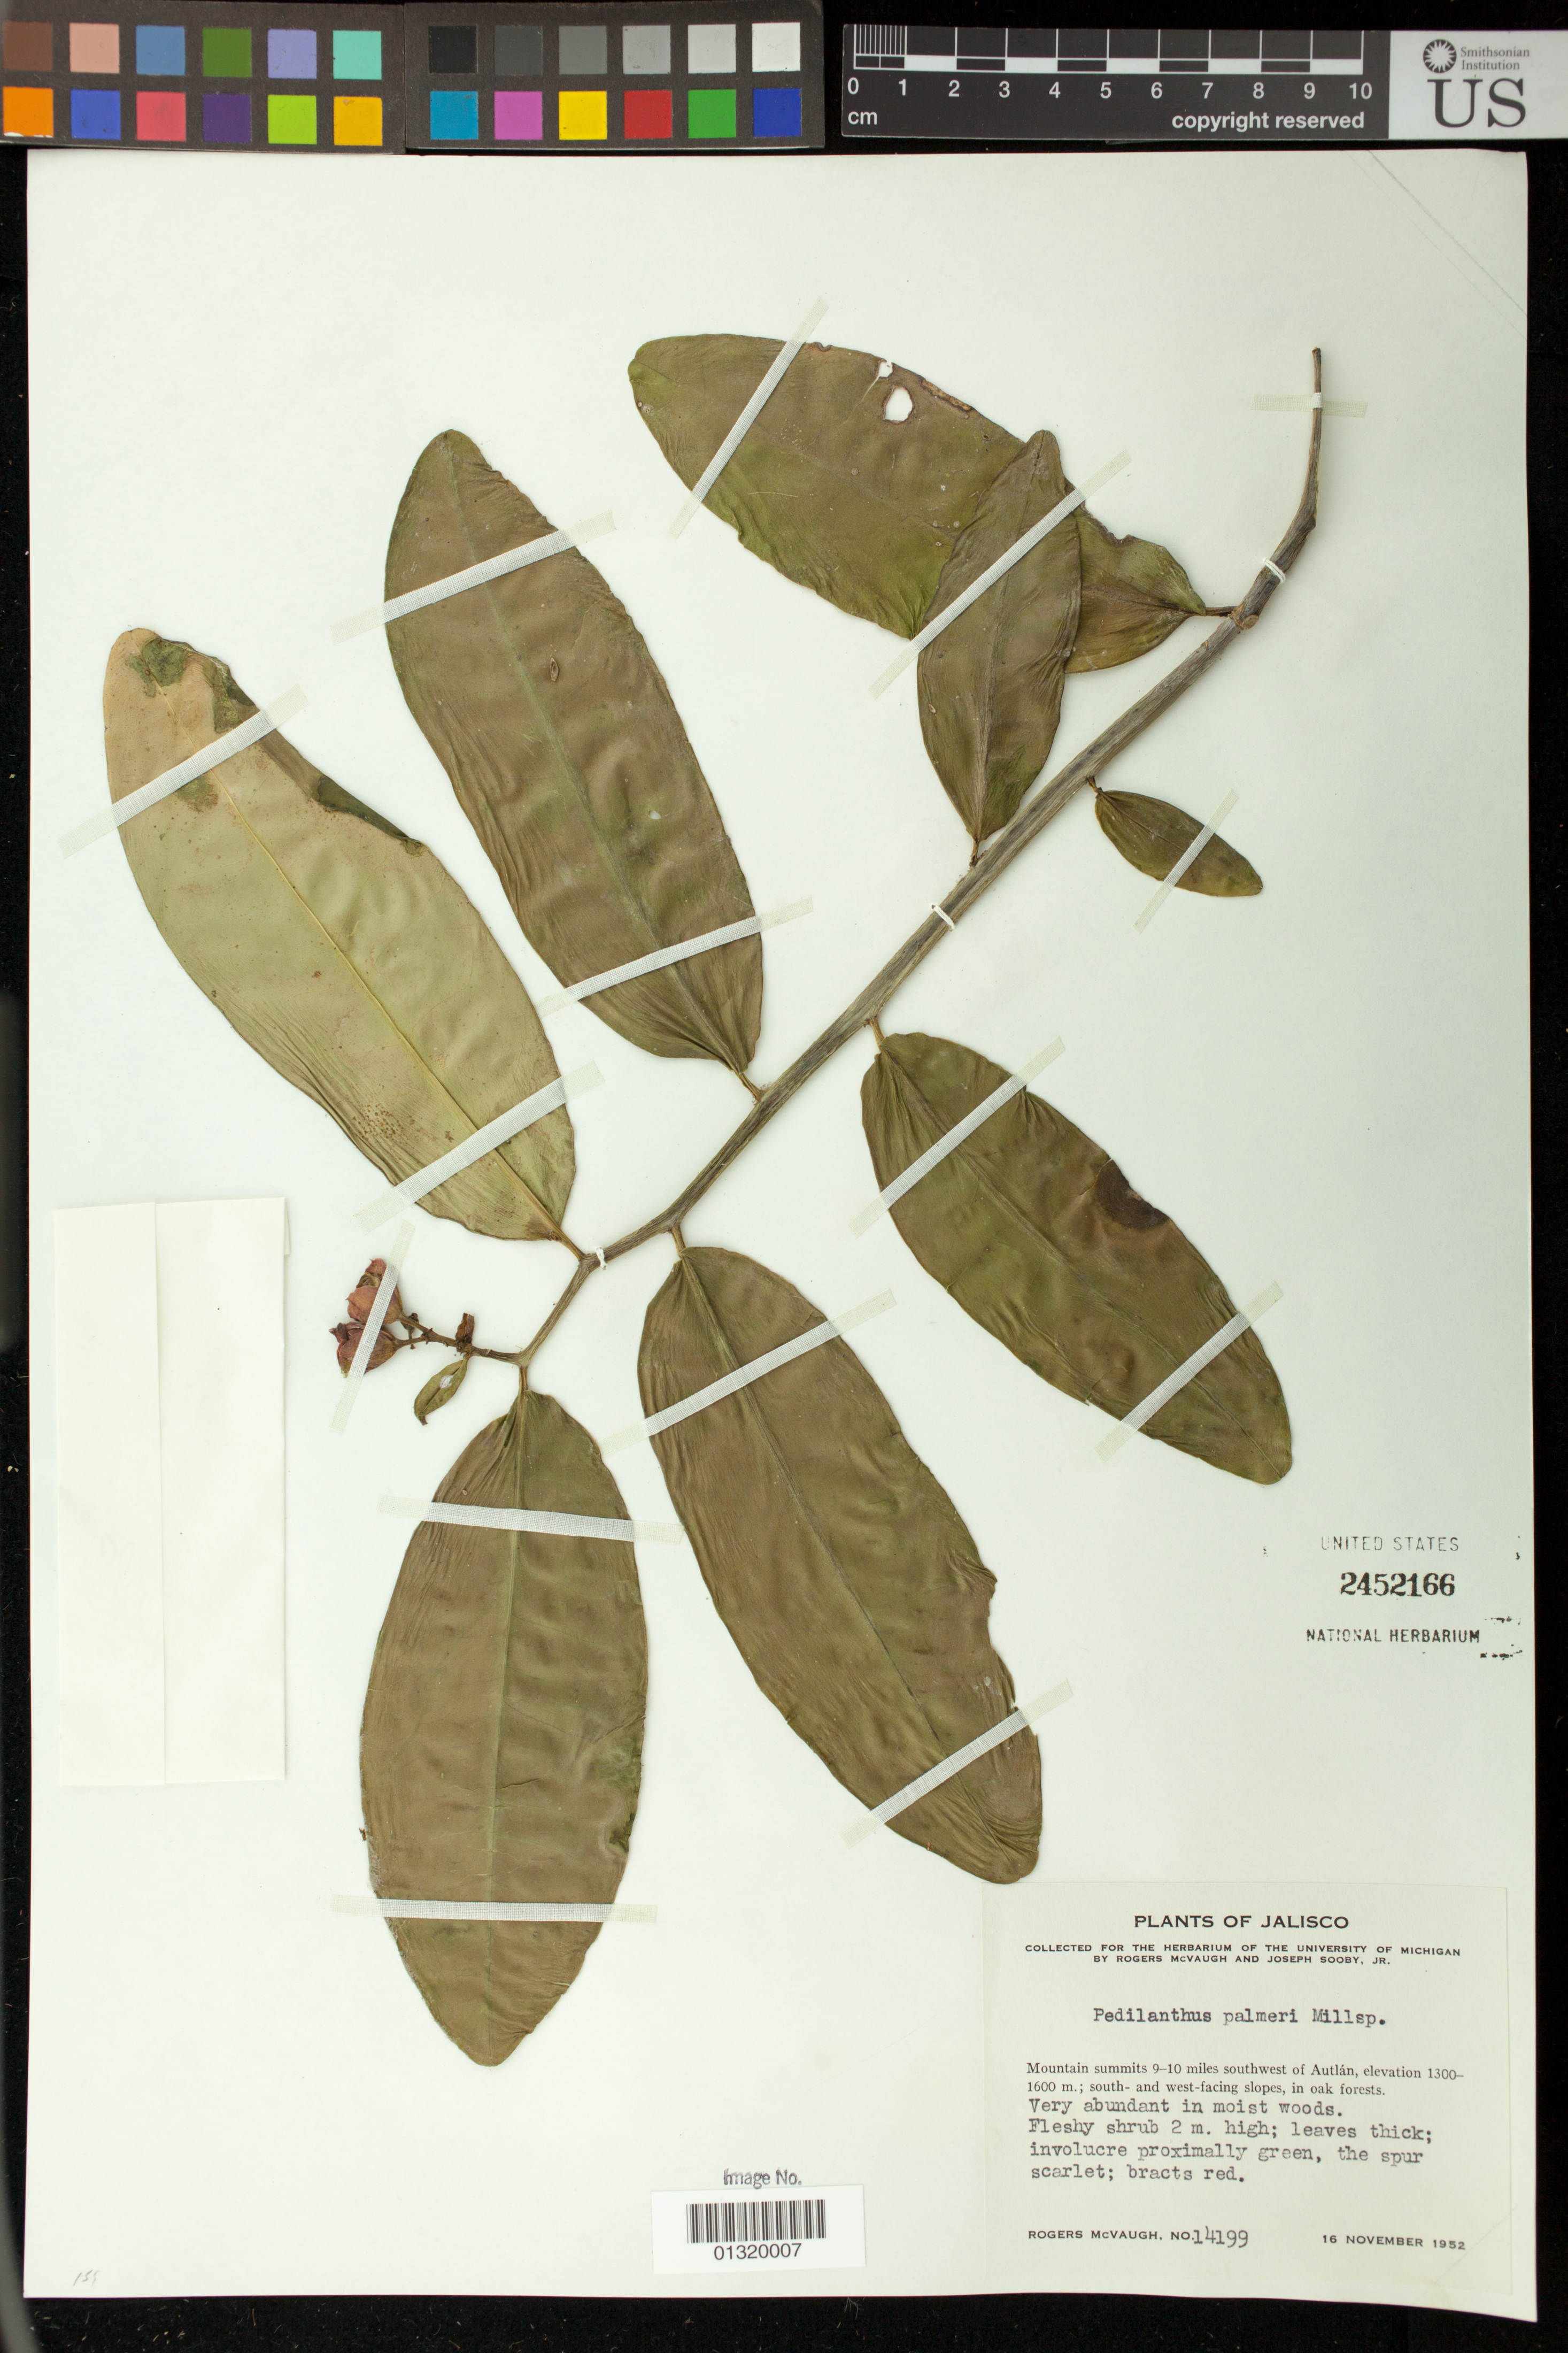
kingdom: Plantae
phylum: Tracheophyta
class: Magnoliopsida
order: Malpighiales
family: Euphorbiaceae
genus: Pedilanthus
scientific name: Pedilanthus palmeri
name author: Millsp.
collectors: R. McVaugh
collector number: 14199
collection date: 1952-11-16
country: Mexico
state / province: Jalisco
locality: Mountain summits 9-10 miles southwest of Autlán; south and west-facing slopes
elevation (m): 1300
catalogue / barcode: US 2452166